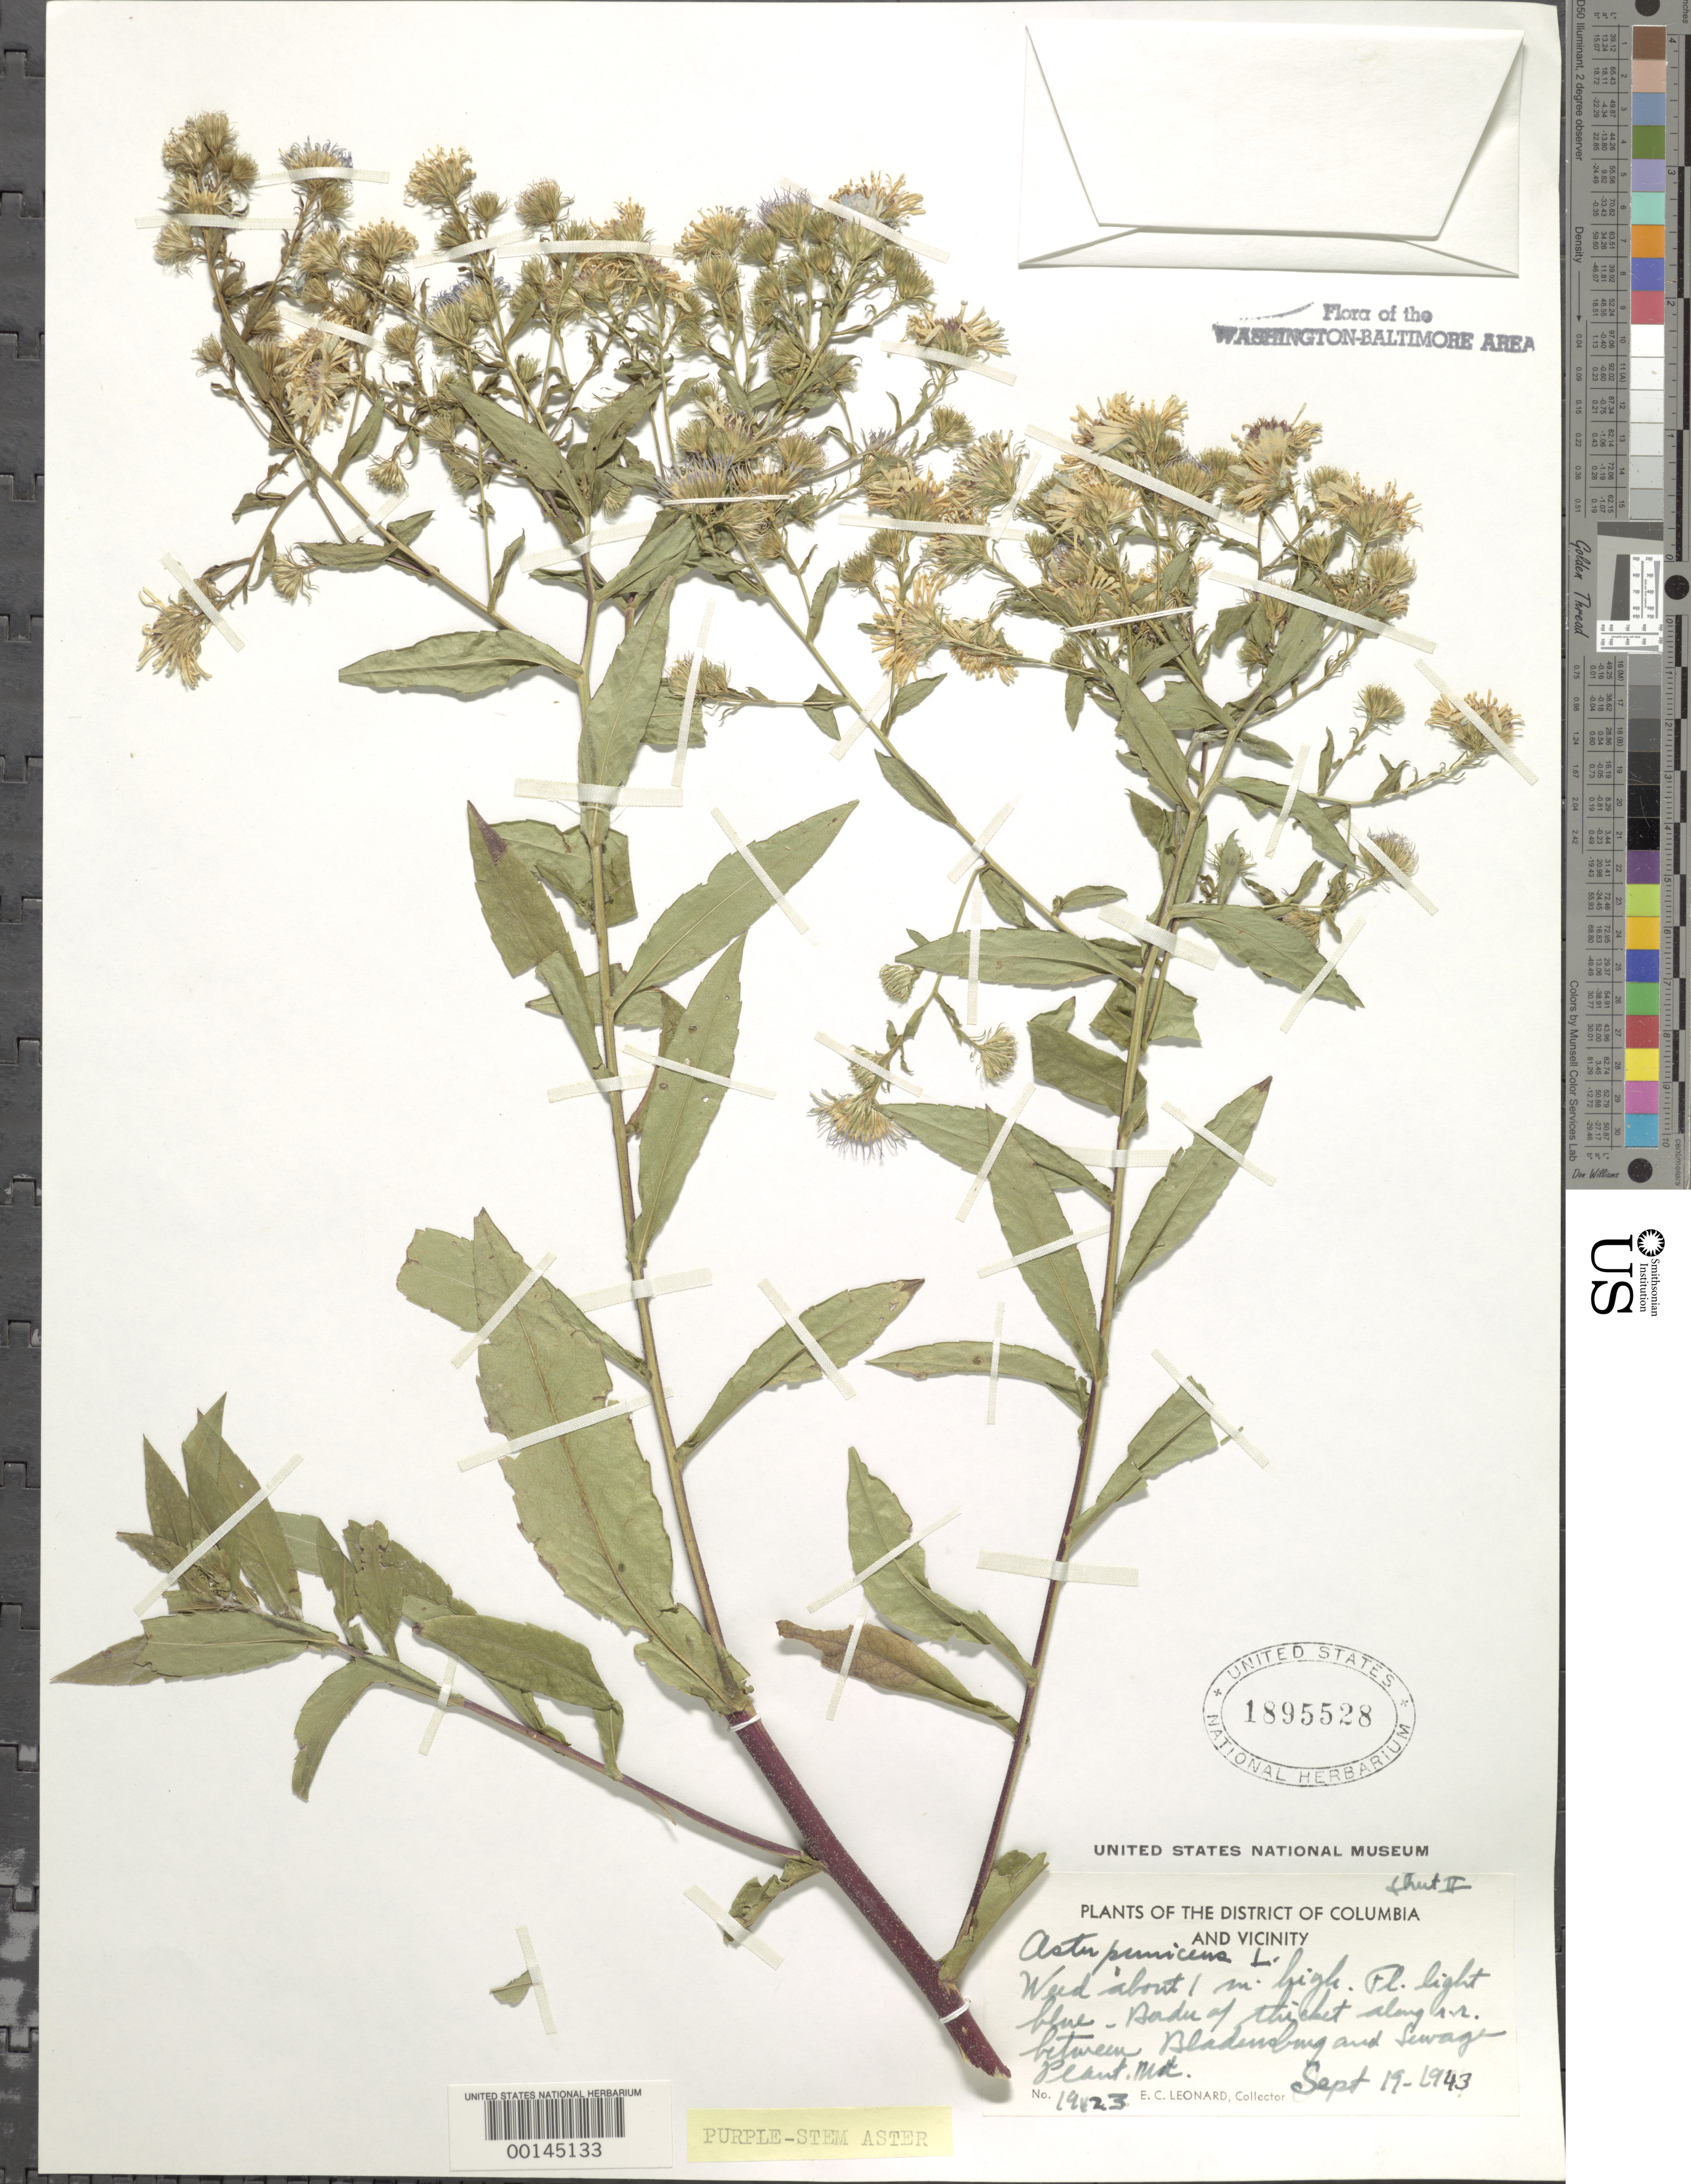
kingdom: Plantae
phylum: Tracheophyta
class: Magnoliopsida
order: Asterales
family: Asteraceae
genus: Symphyotrichum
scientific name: Symphyotrichum puniceum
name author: (L.) Á. Löve & D. Löve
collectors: E. C. Leonard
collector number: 19423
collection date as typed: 19 Sep 1943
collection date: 1943-09-19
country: United States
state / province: Maryland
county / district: Prince George's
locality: between Bladensburg and Sewage Plant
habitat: Border of thicket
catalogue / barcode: US 1895528